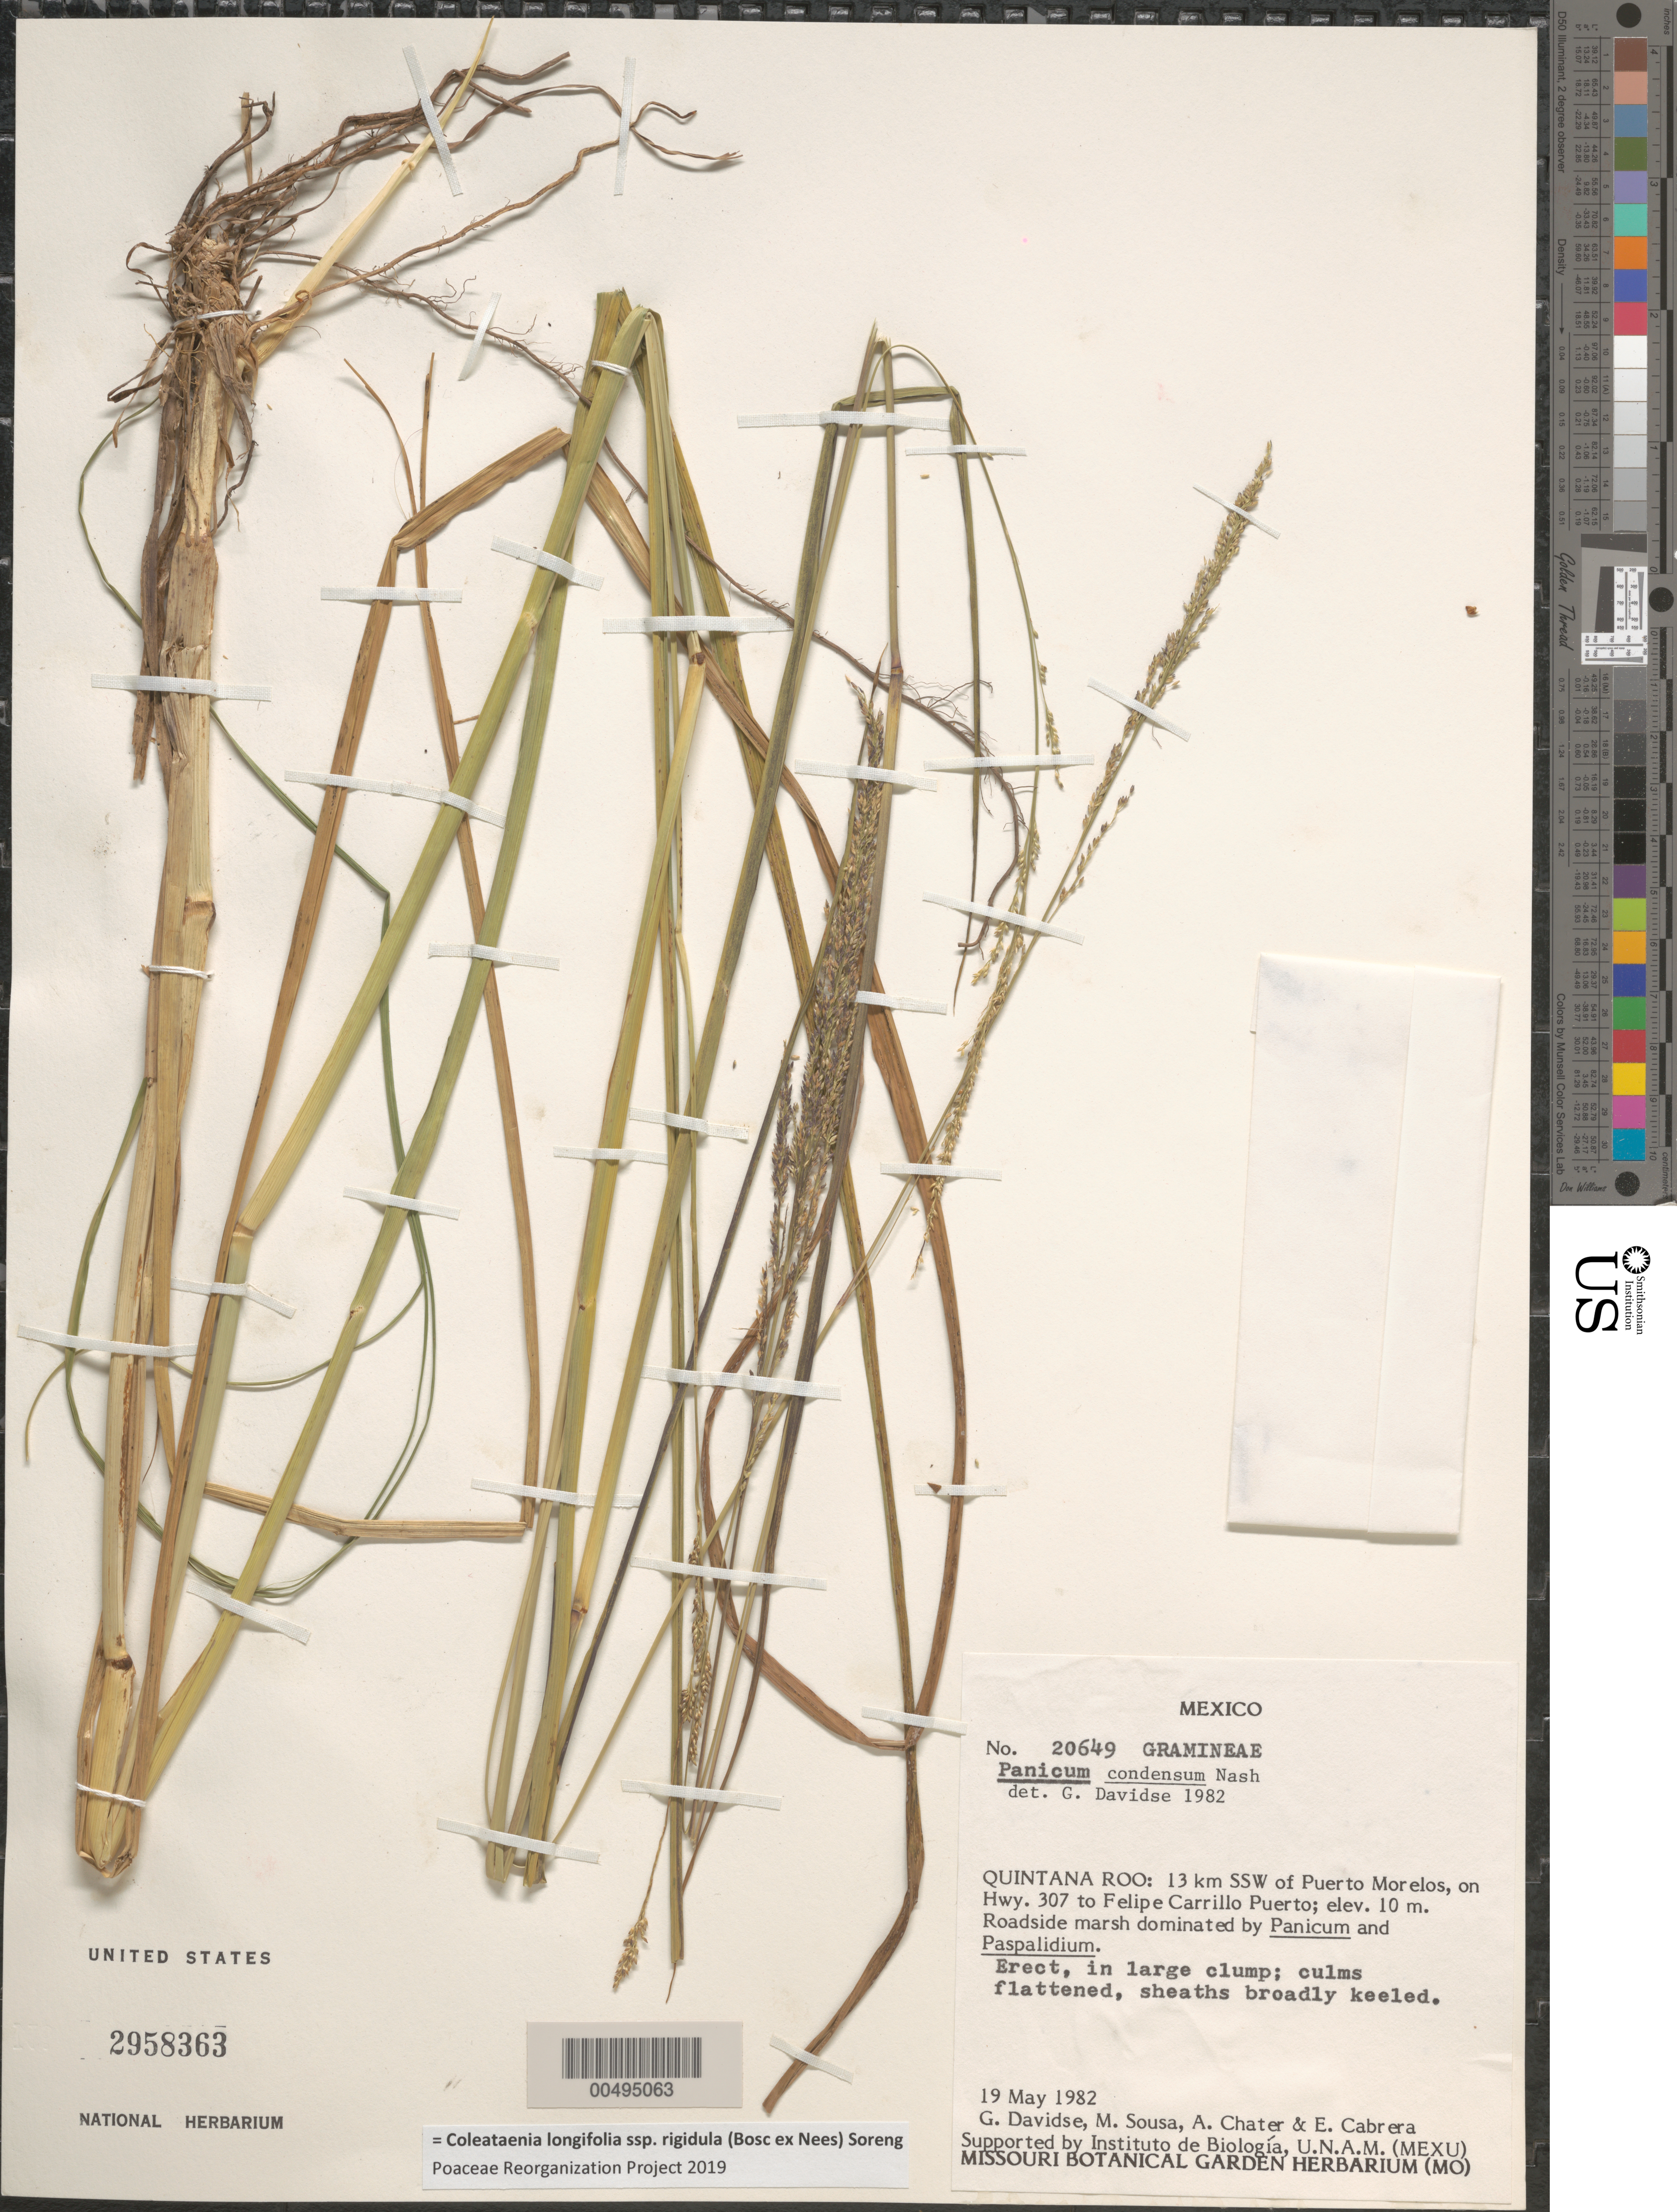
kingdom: Plantae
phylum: Tracheophyta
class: Liliopsida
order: Poales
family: Poaceae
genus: Panicum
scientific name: Panicum congestum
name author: Renvoize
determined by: Davidse, Gerrit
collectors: G. Davidse, M. Sousa S., A. O. Chater & E. Cabrera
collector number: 20649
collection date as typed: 19 May 1982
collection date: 1982-05-19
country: Mexico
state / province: Quintana Roo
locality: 13 km SSW of Puerto Morelos, on Hwy 307 to Felipe Carrillo Puerto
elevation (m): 10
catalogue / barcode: US 2958363